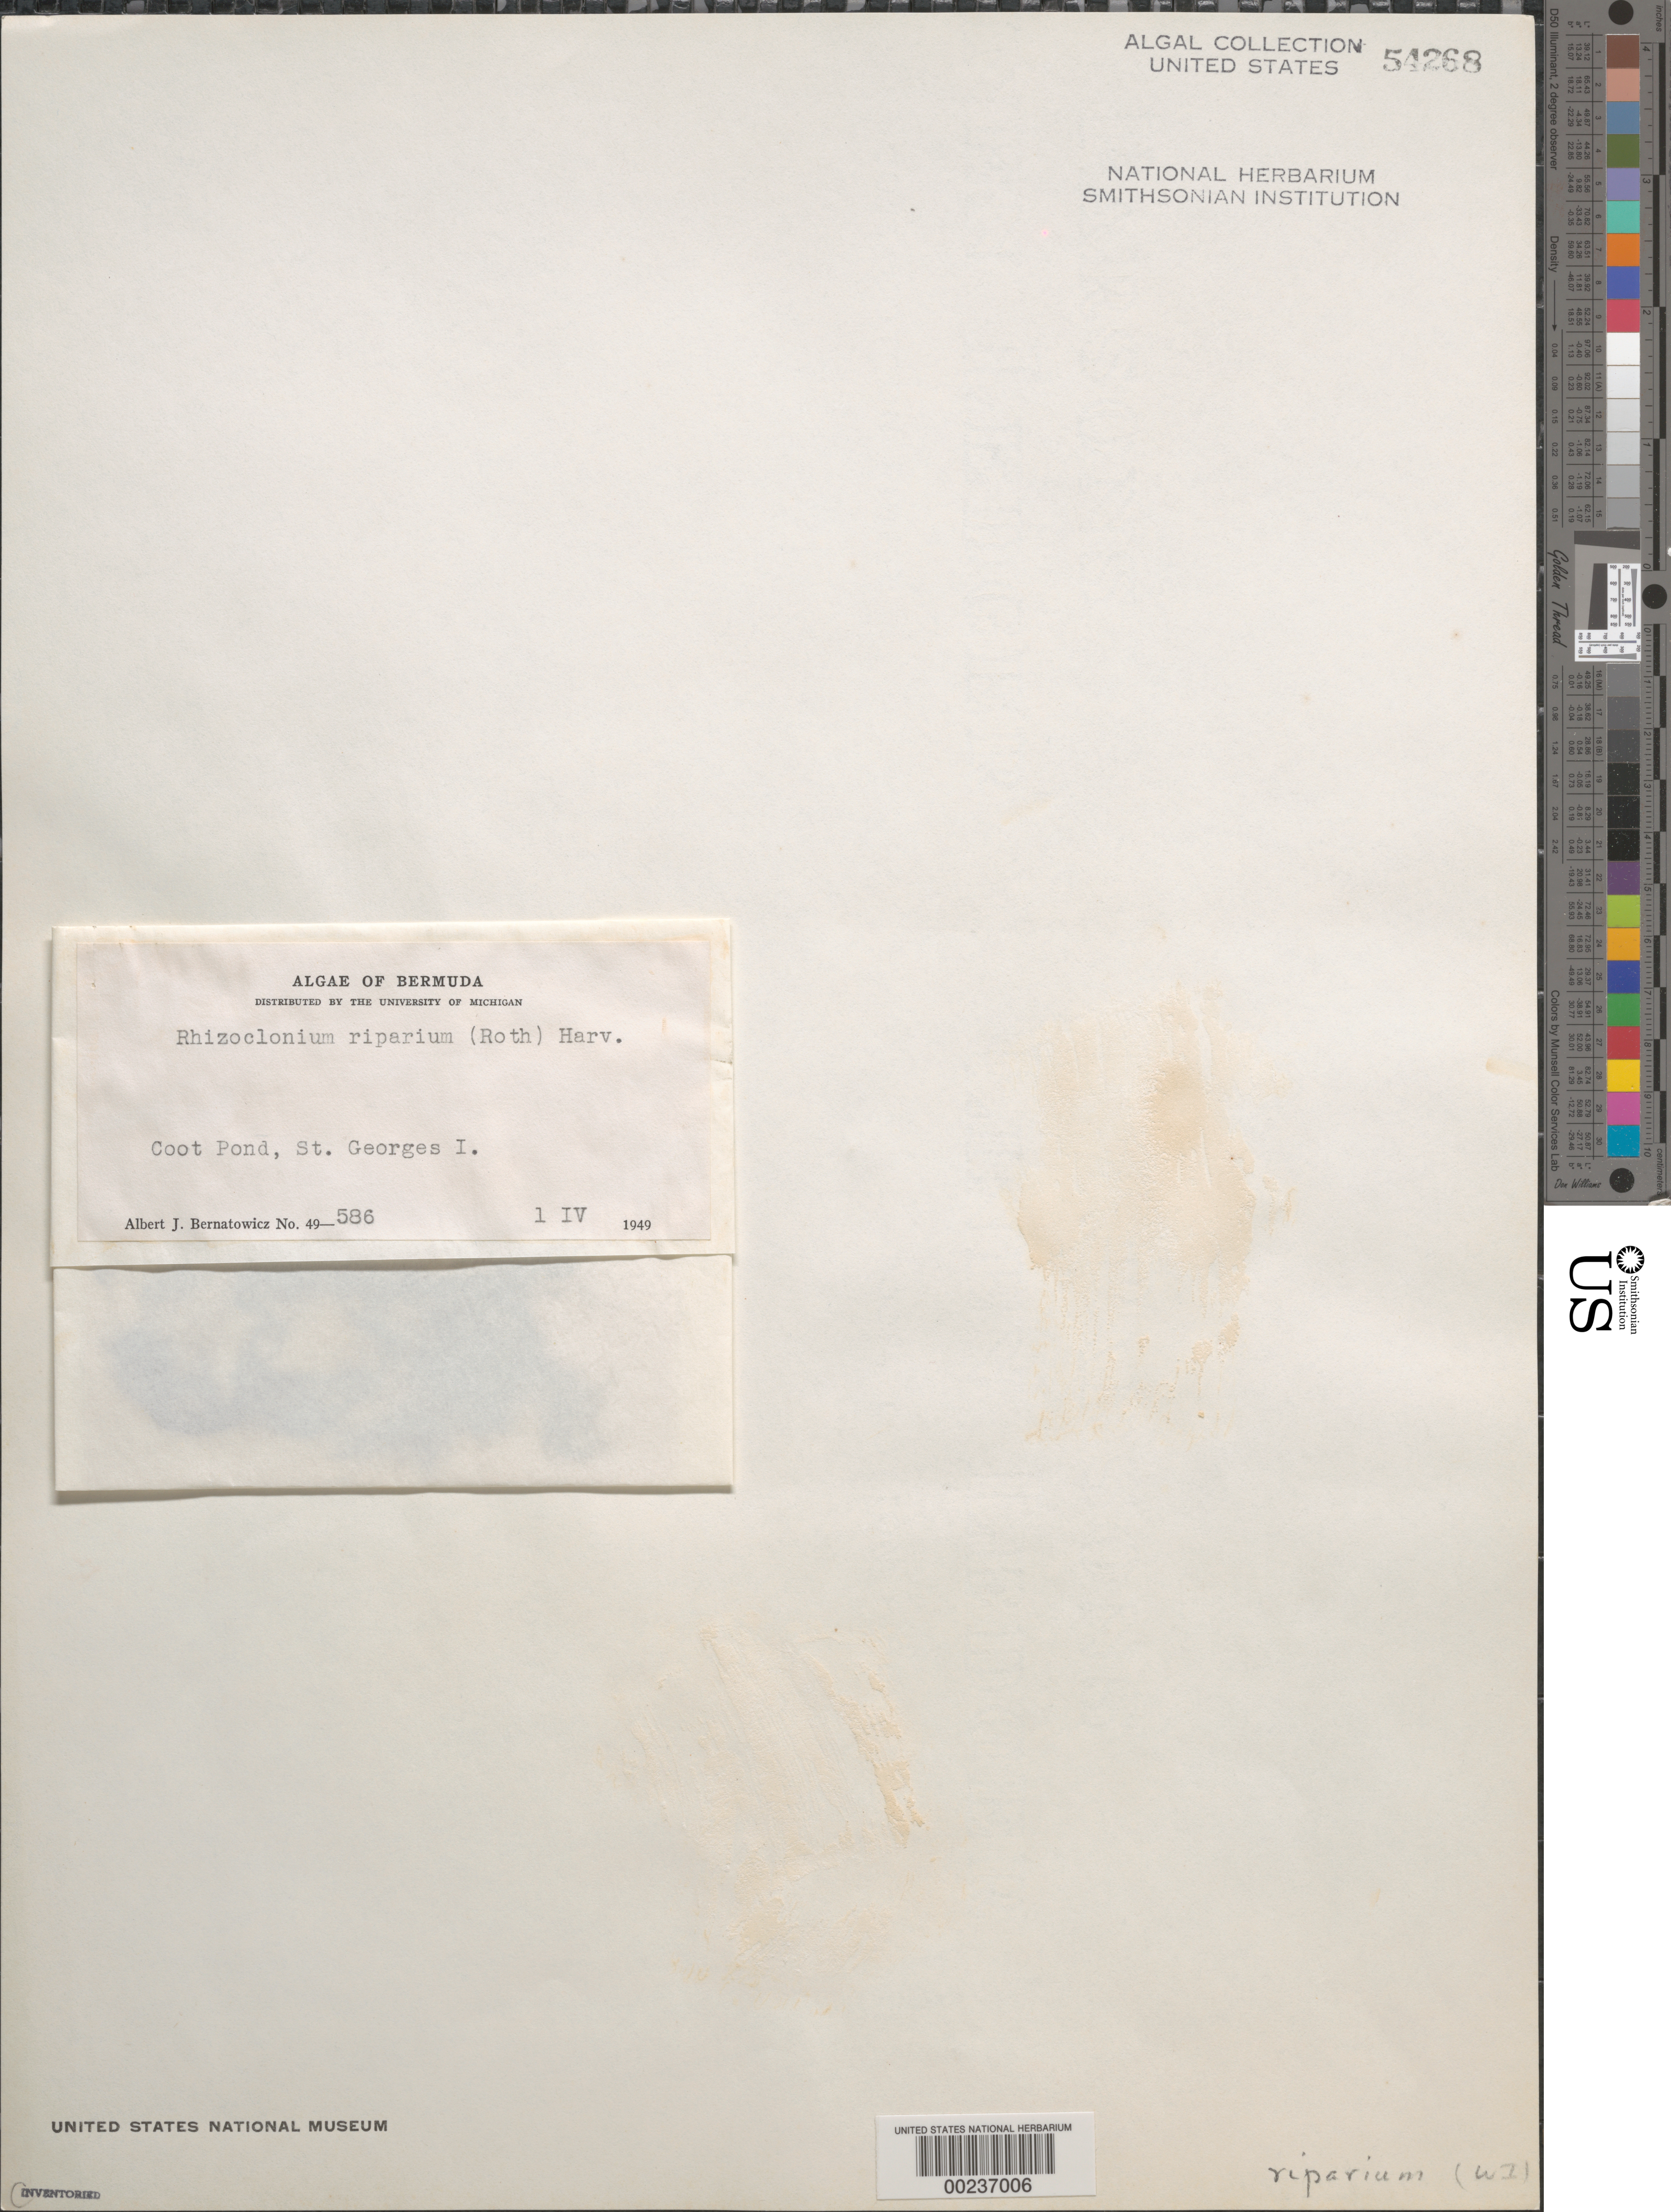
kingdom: Plantae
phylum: Chlorophyta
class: Ulvophyceae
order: Cladophorales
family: Cladophoraceae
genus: Rhizoclonium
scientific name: Rhizoclonium riparium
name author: (Roth) Harv.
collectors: A. Bernatowicz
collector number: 49-586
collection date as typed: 01 Apr 1949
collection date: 1949-04-01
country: Bermuda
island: St. George's Island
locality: Coot Pond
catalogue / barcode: US 54268